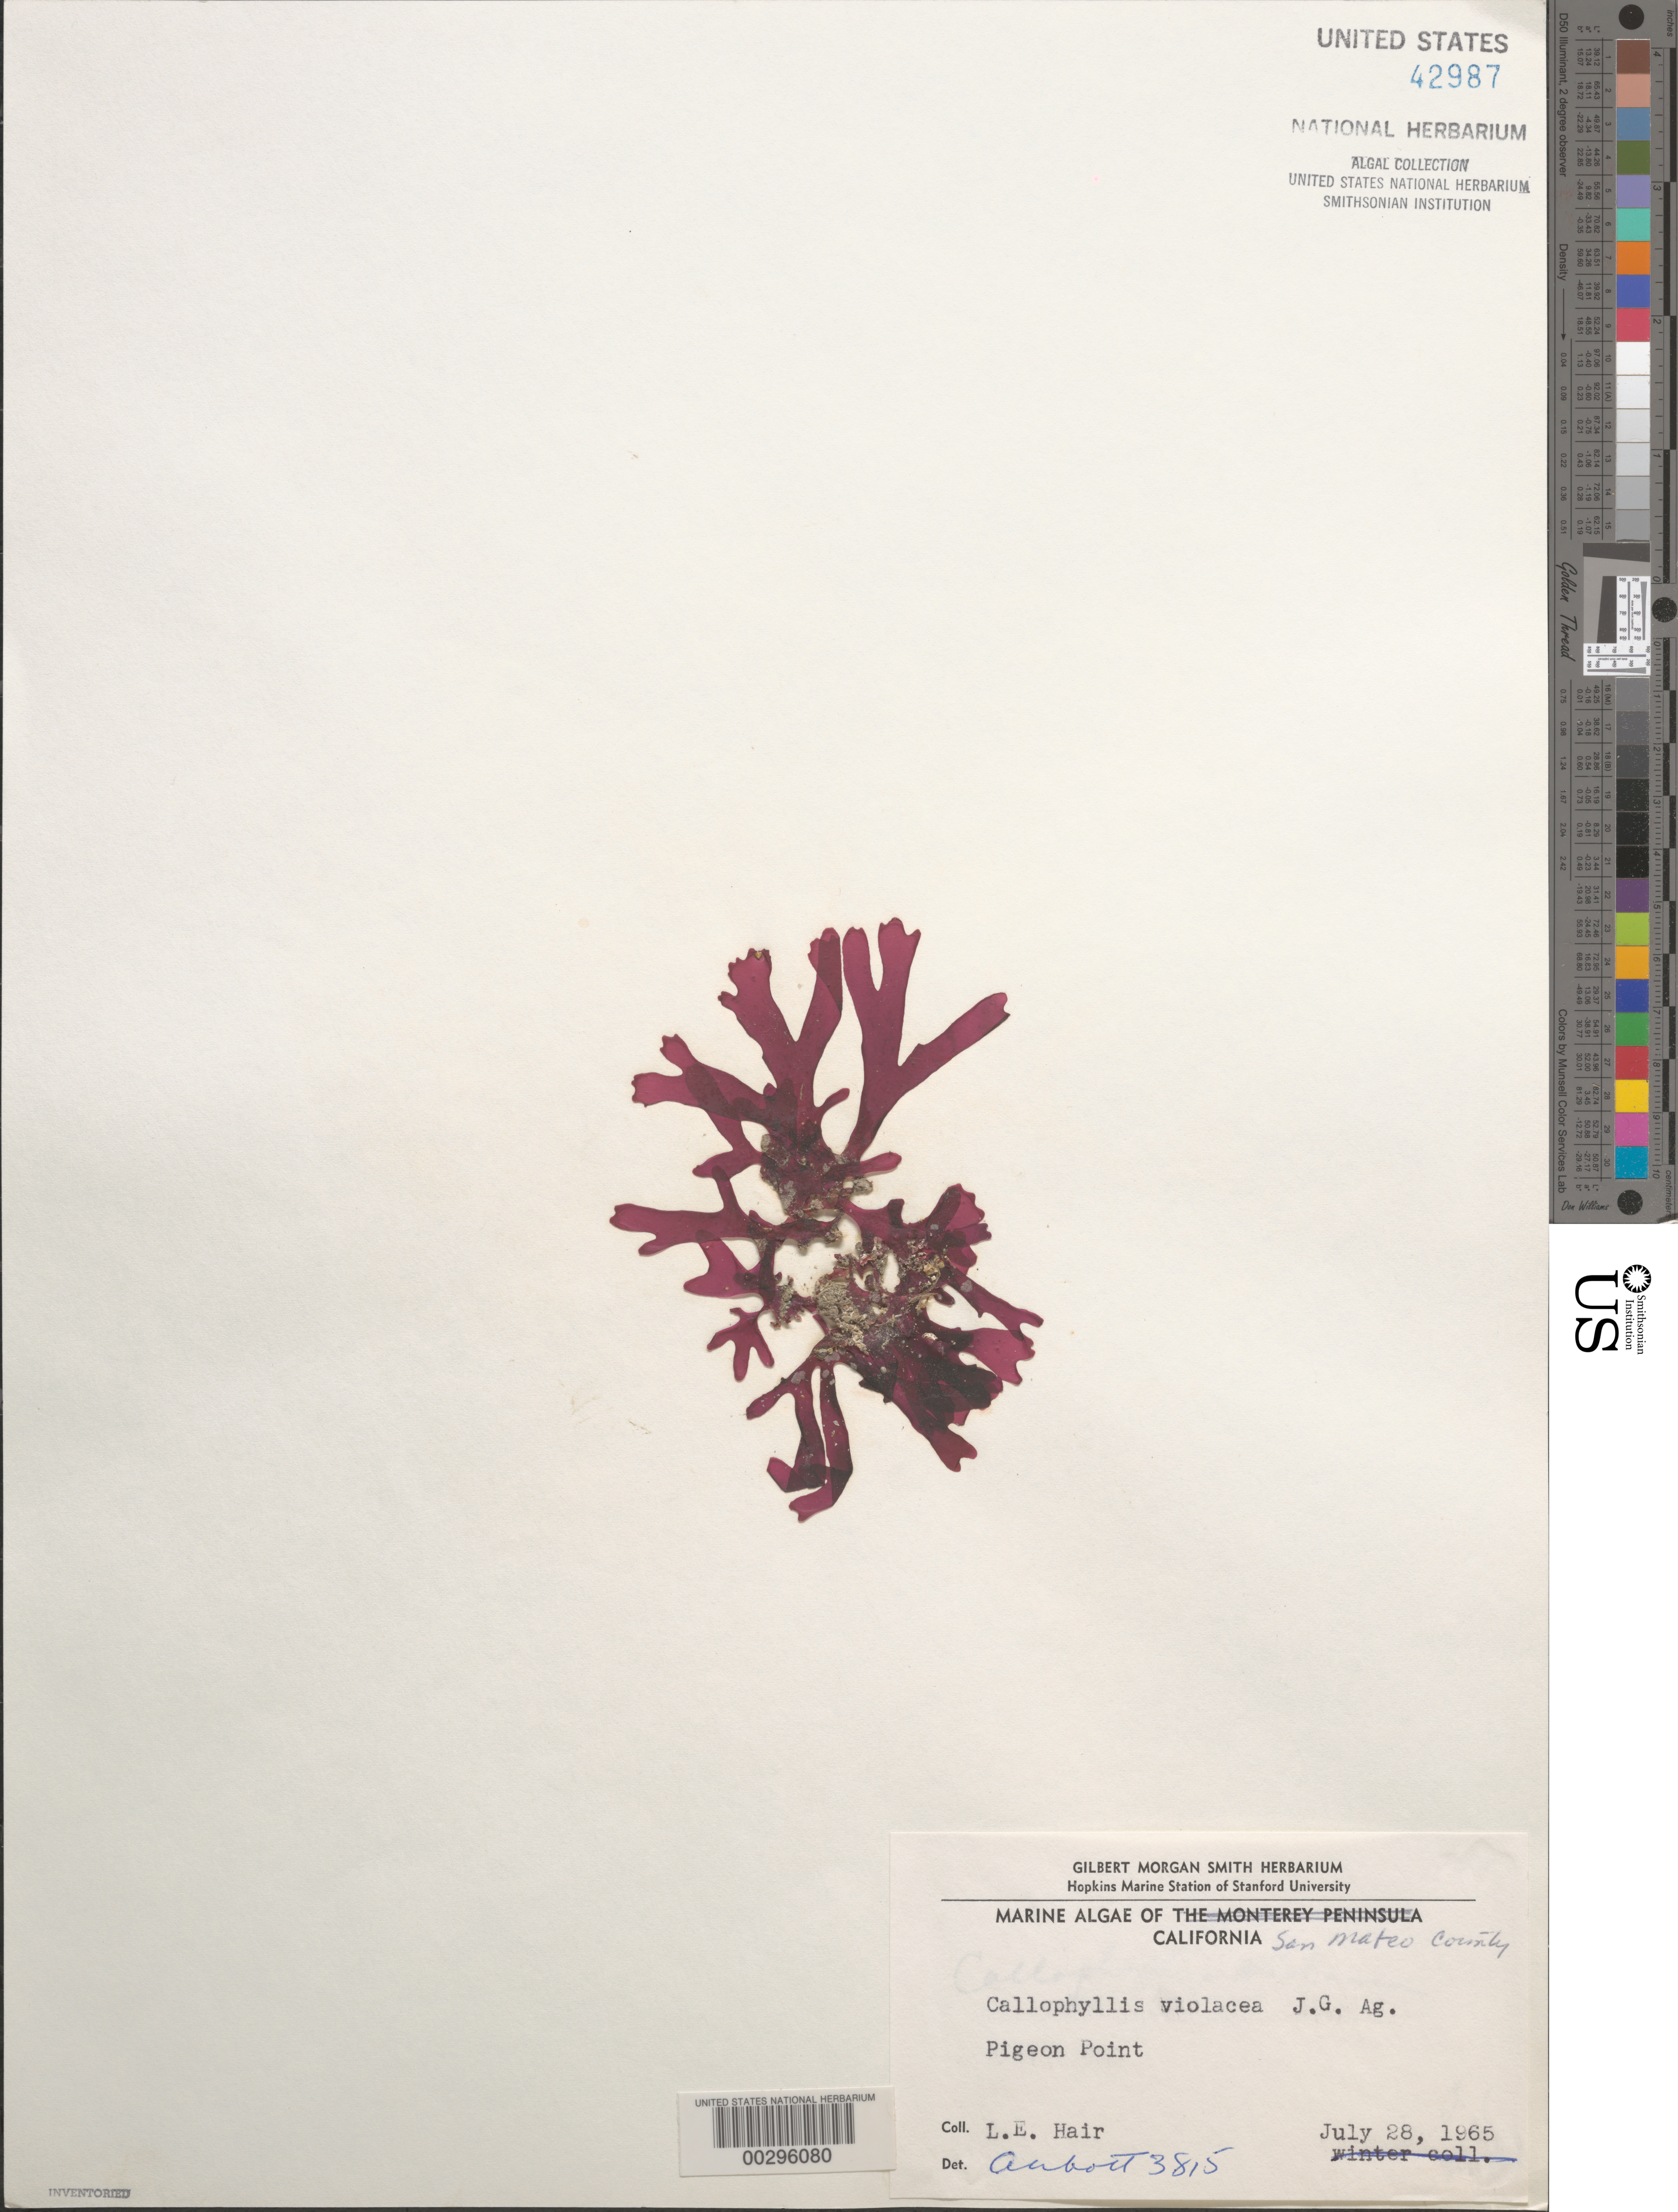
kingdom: Plantae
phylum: Rhodophyta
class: Florideophyceae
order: Gigartinales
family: Kallymeniaceae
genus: Callophyllis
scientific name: Callophyllis violacea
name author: J. Agardh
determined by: Abbott, Isabella A.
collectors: L. Hair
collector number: IAA 3815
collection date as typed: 28 Jul 1965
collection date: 1965-07-28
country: United States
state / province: California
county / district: San Mateo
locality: Pigeon Point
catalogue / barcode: US 42987